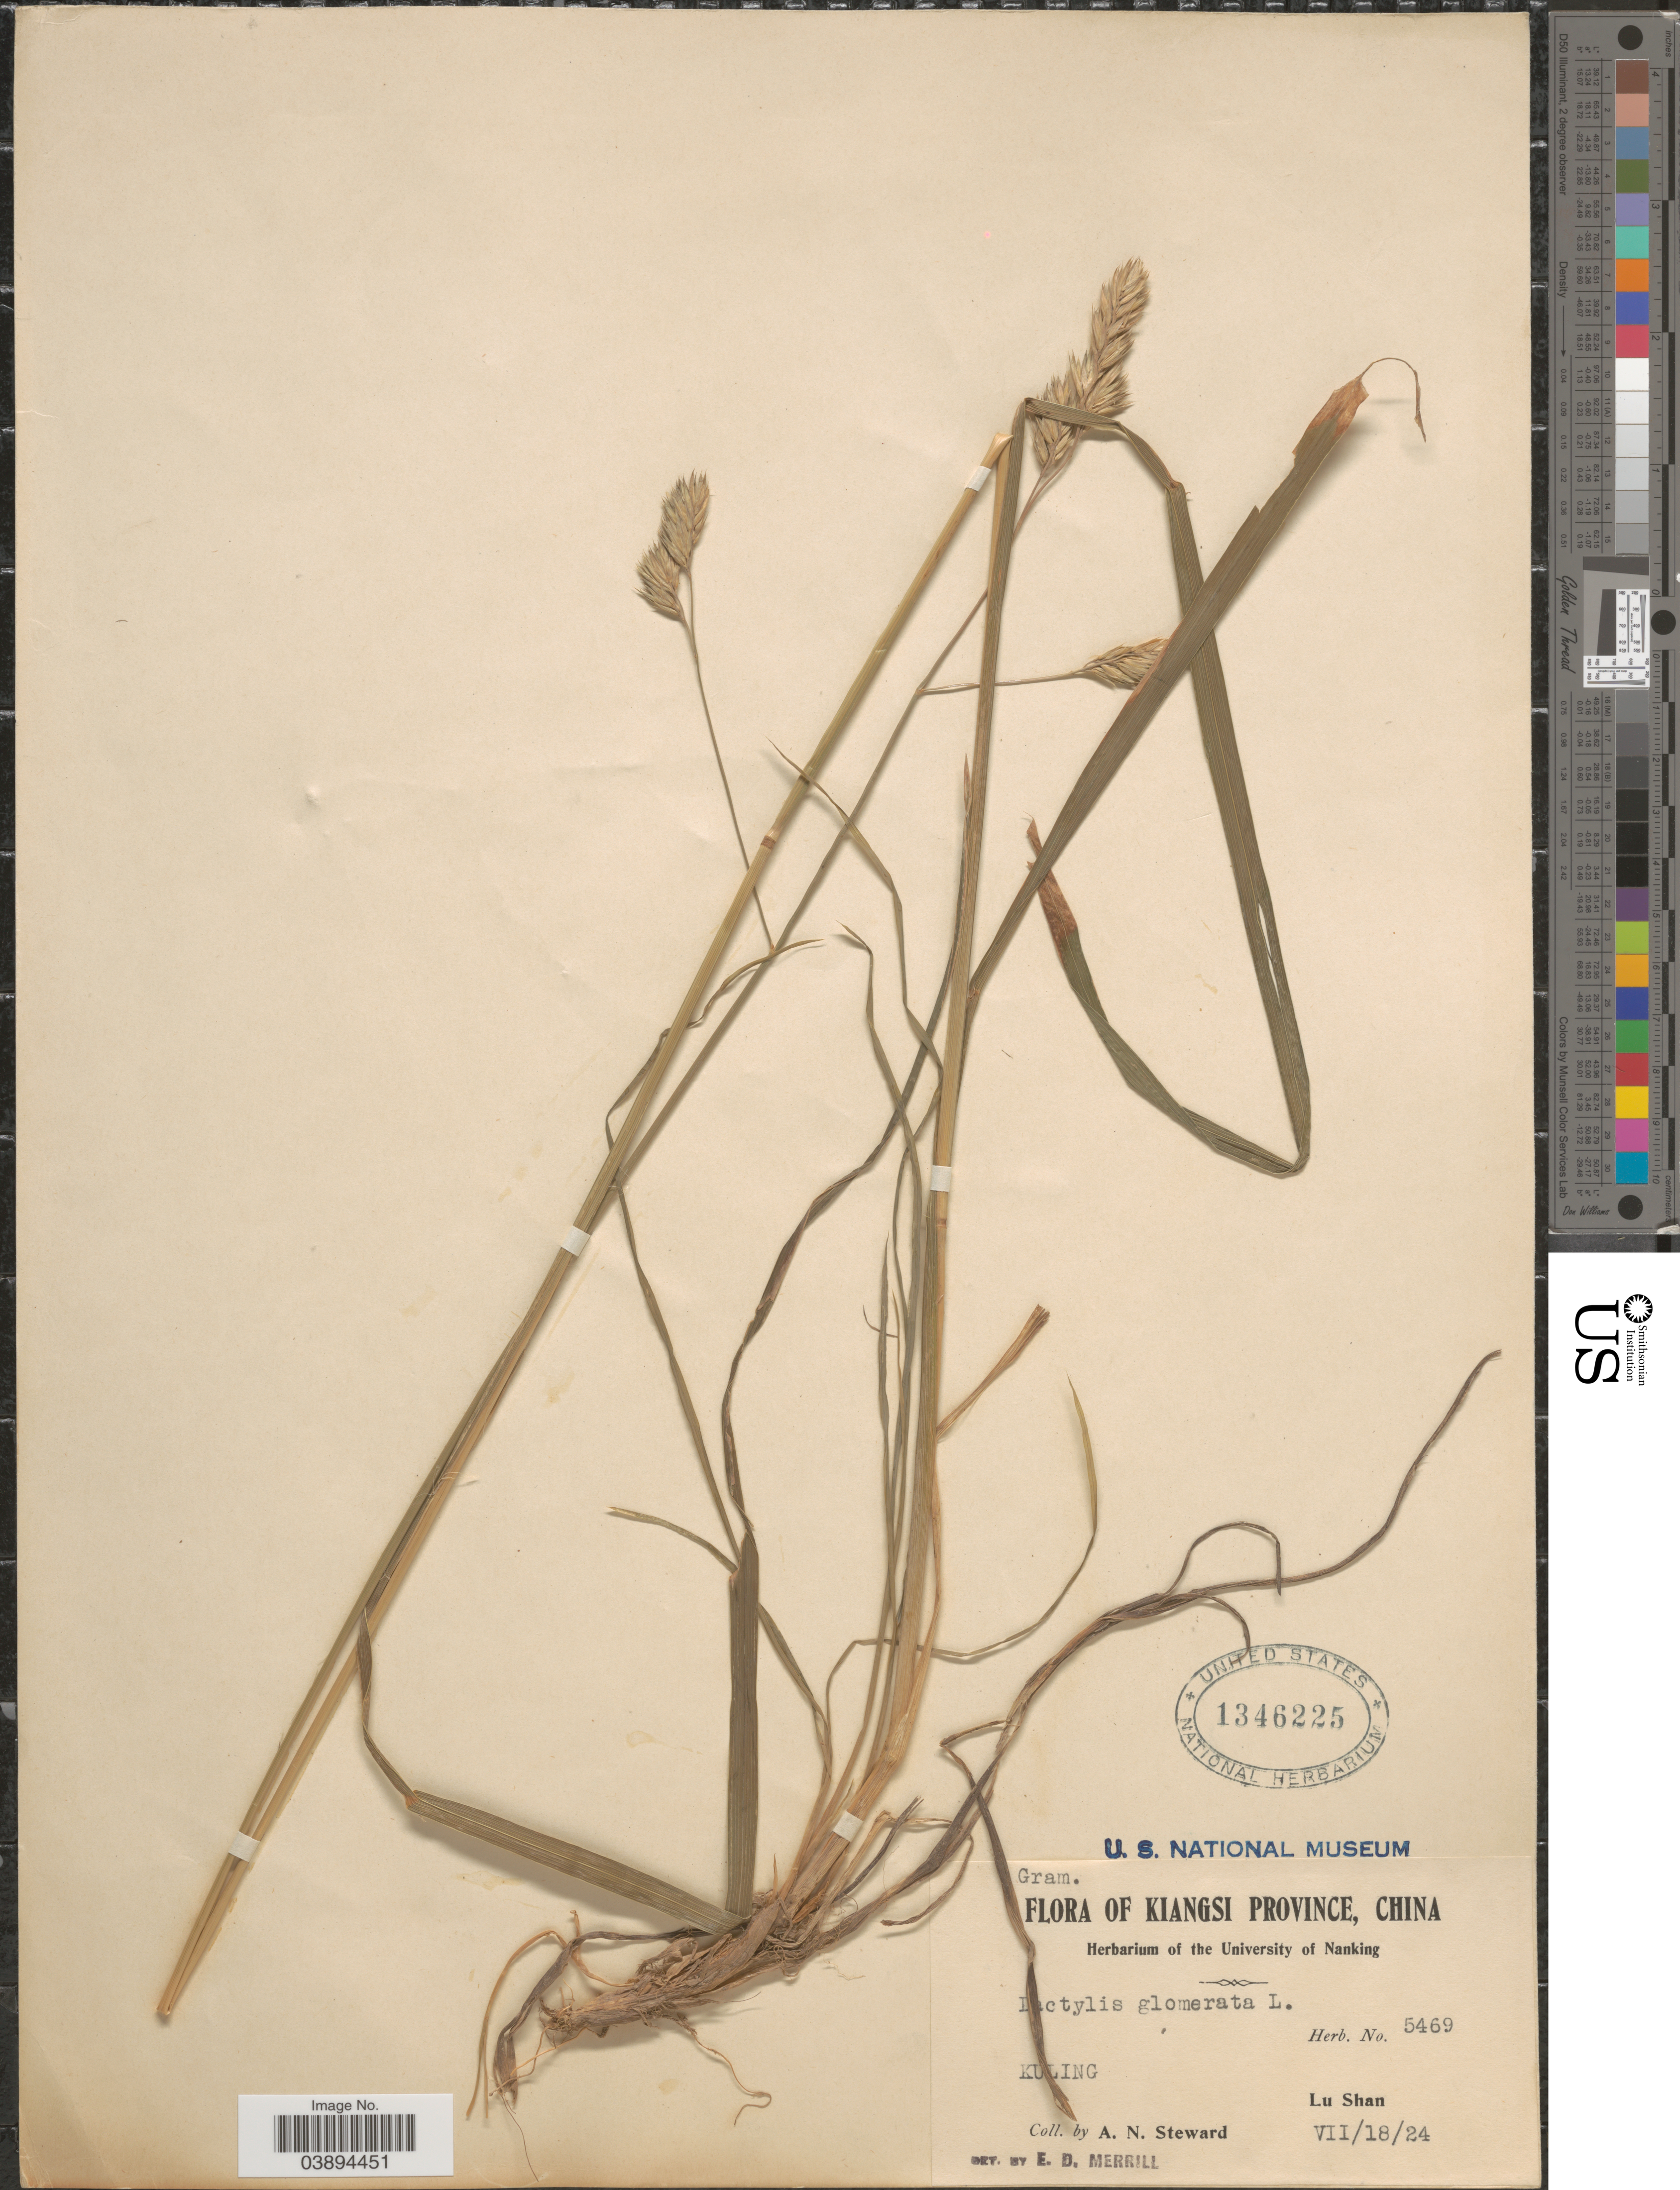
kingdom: Plantae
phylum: Tracheophyta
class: Liliopsida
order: Poales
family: Poaceae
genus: Dactylis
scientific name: Dactylis glomerata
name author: L.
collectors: A. N. Steward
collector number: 5469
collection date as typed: Transcribed d/m/y: 18/7/24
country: China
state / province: Jiangxi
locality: Kiangsi Province. Kuling. Lu Shan.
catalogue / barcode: US 1346225